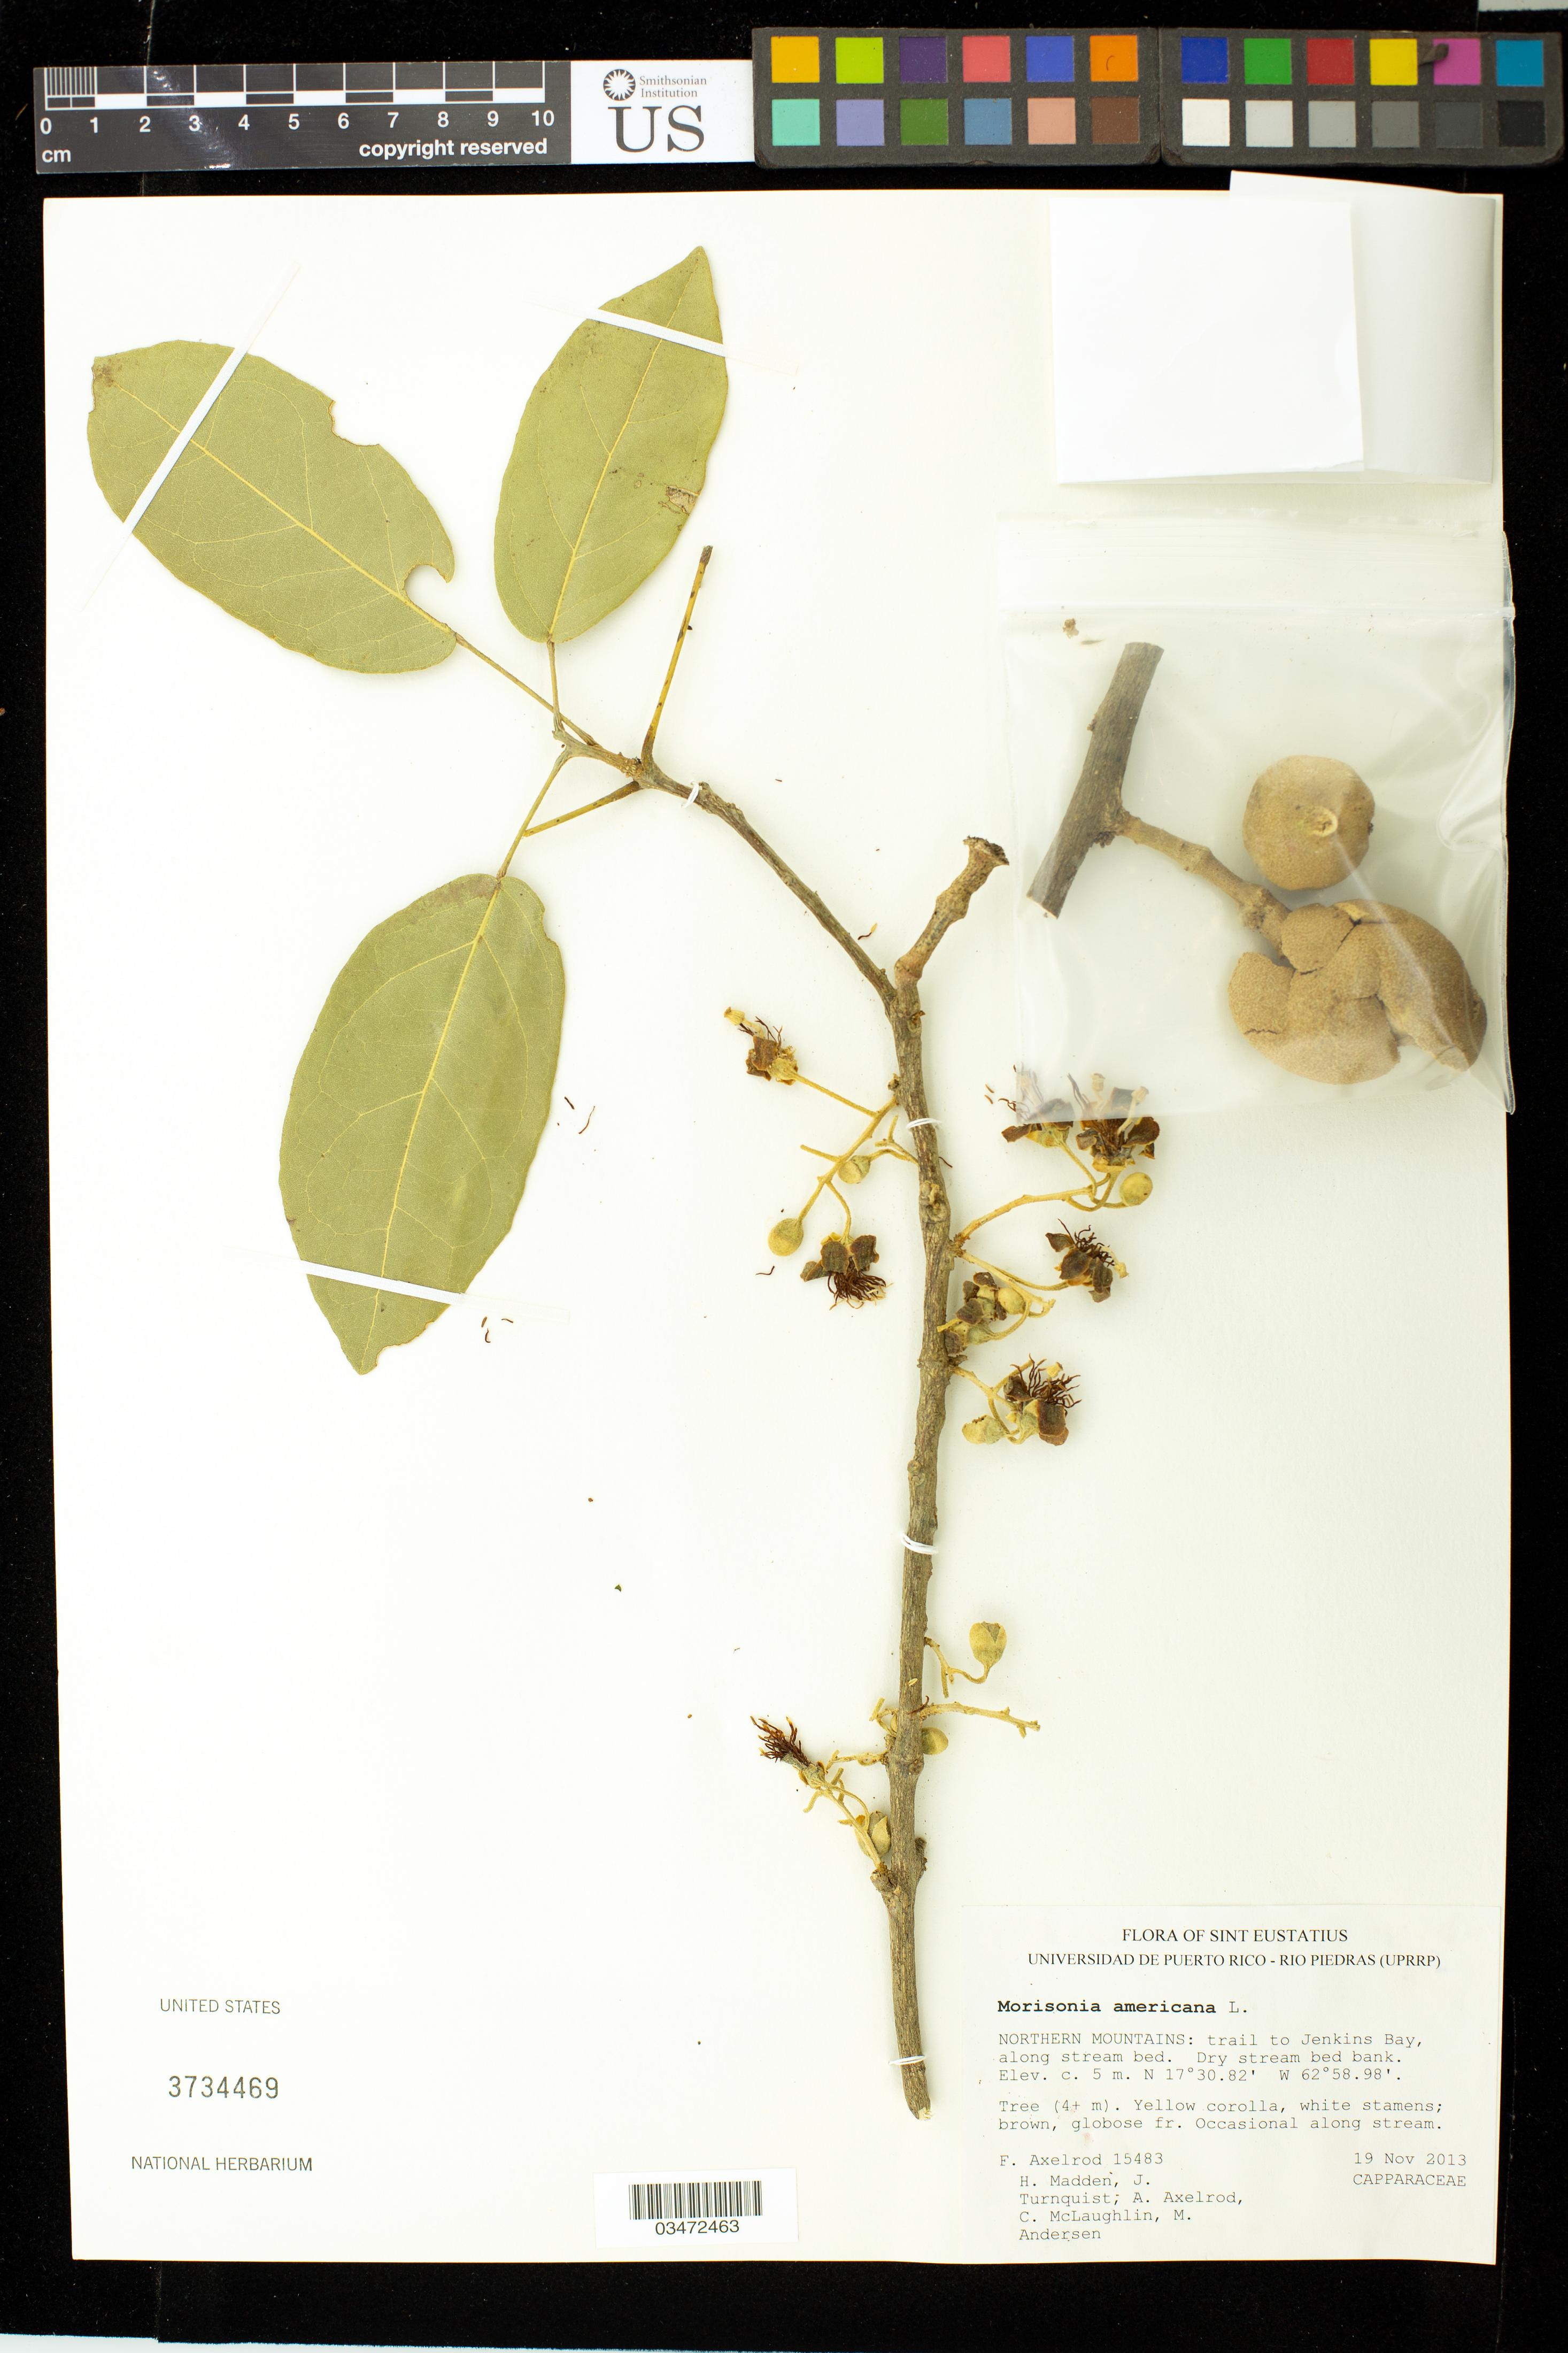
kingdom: Plantae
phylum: Tracheophyta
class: Magnoliopsida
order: Brassicales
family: Capparaceae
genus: Morisonia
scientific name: Morisonia americana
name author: L.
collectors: F. S. Axelrod, H. Madden, J. Turnquist, A. Axelrod, C. McLaughlin & M. Andersen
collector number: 15483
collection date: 2013-11-19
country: Netherlands Antilles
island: St. Eustatius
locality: Northern Mountains, trail to Jenkins Bay. along streambed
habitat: Dry stream bed bank. Occasional along stream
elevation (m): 5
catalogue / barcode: US 3734469